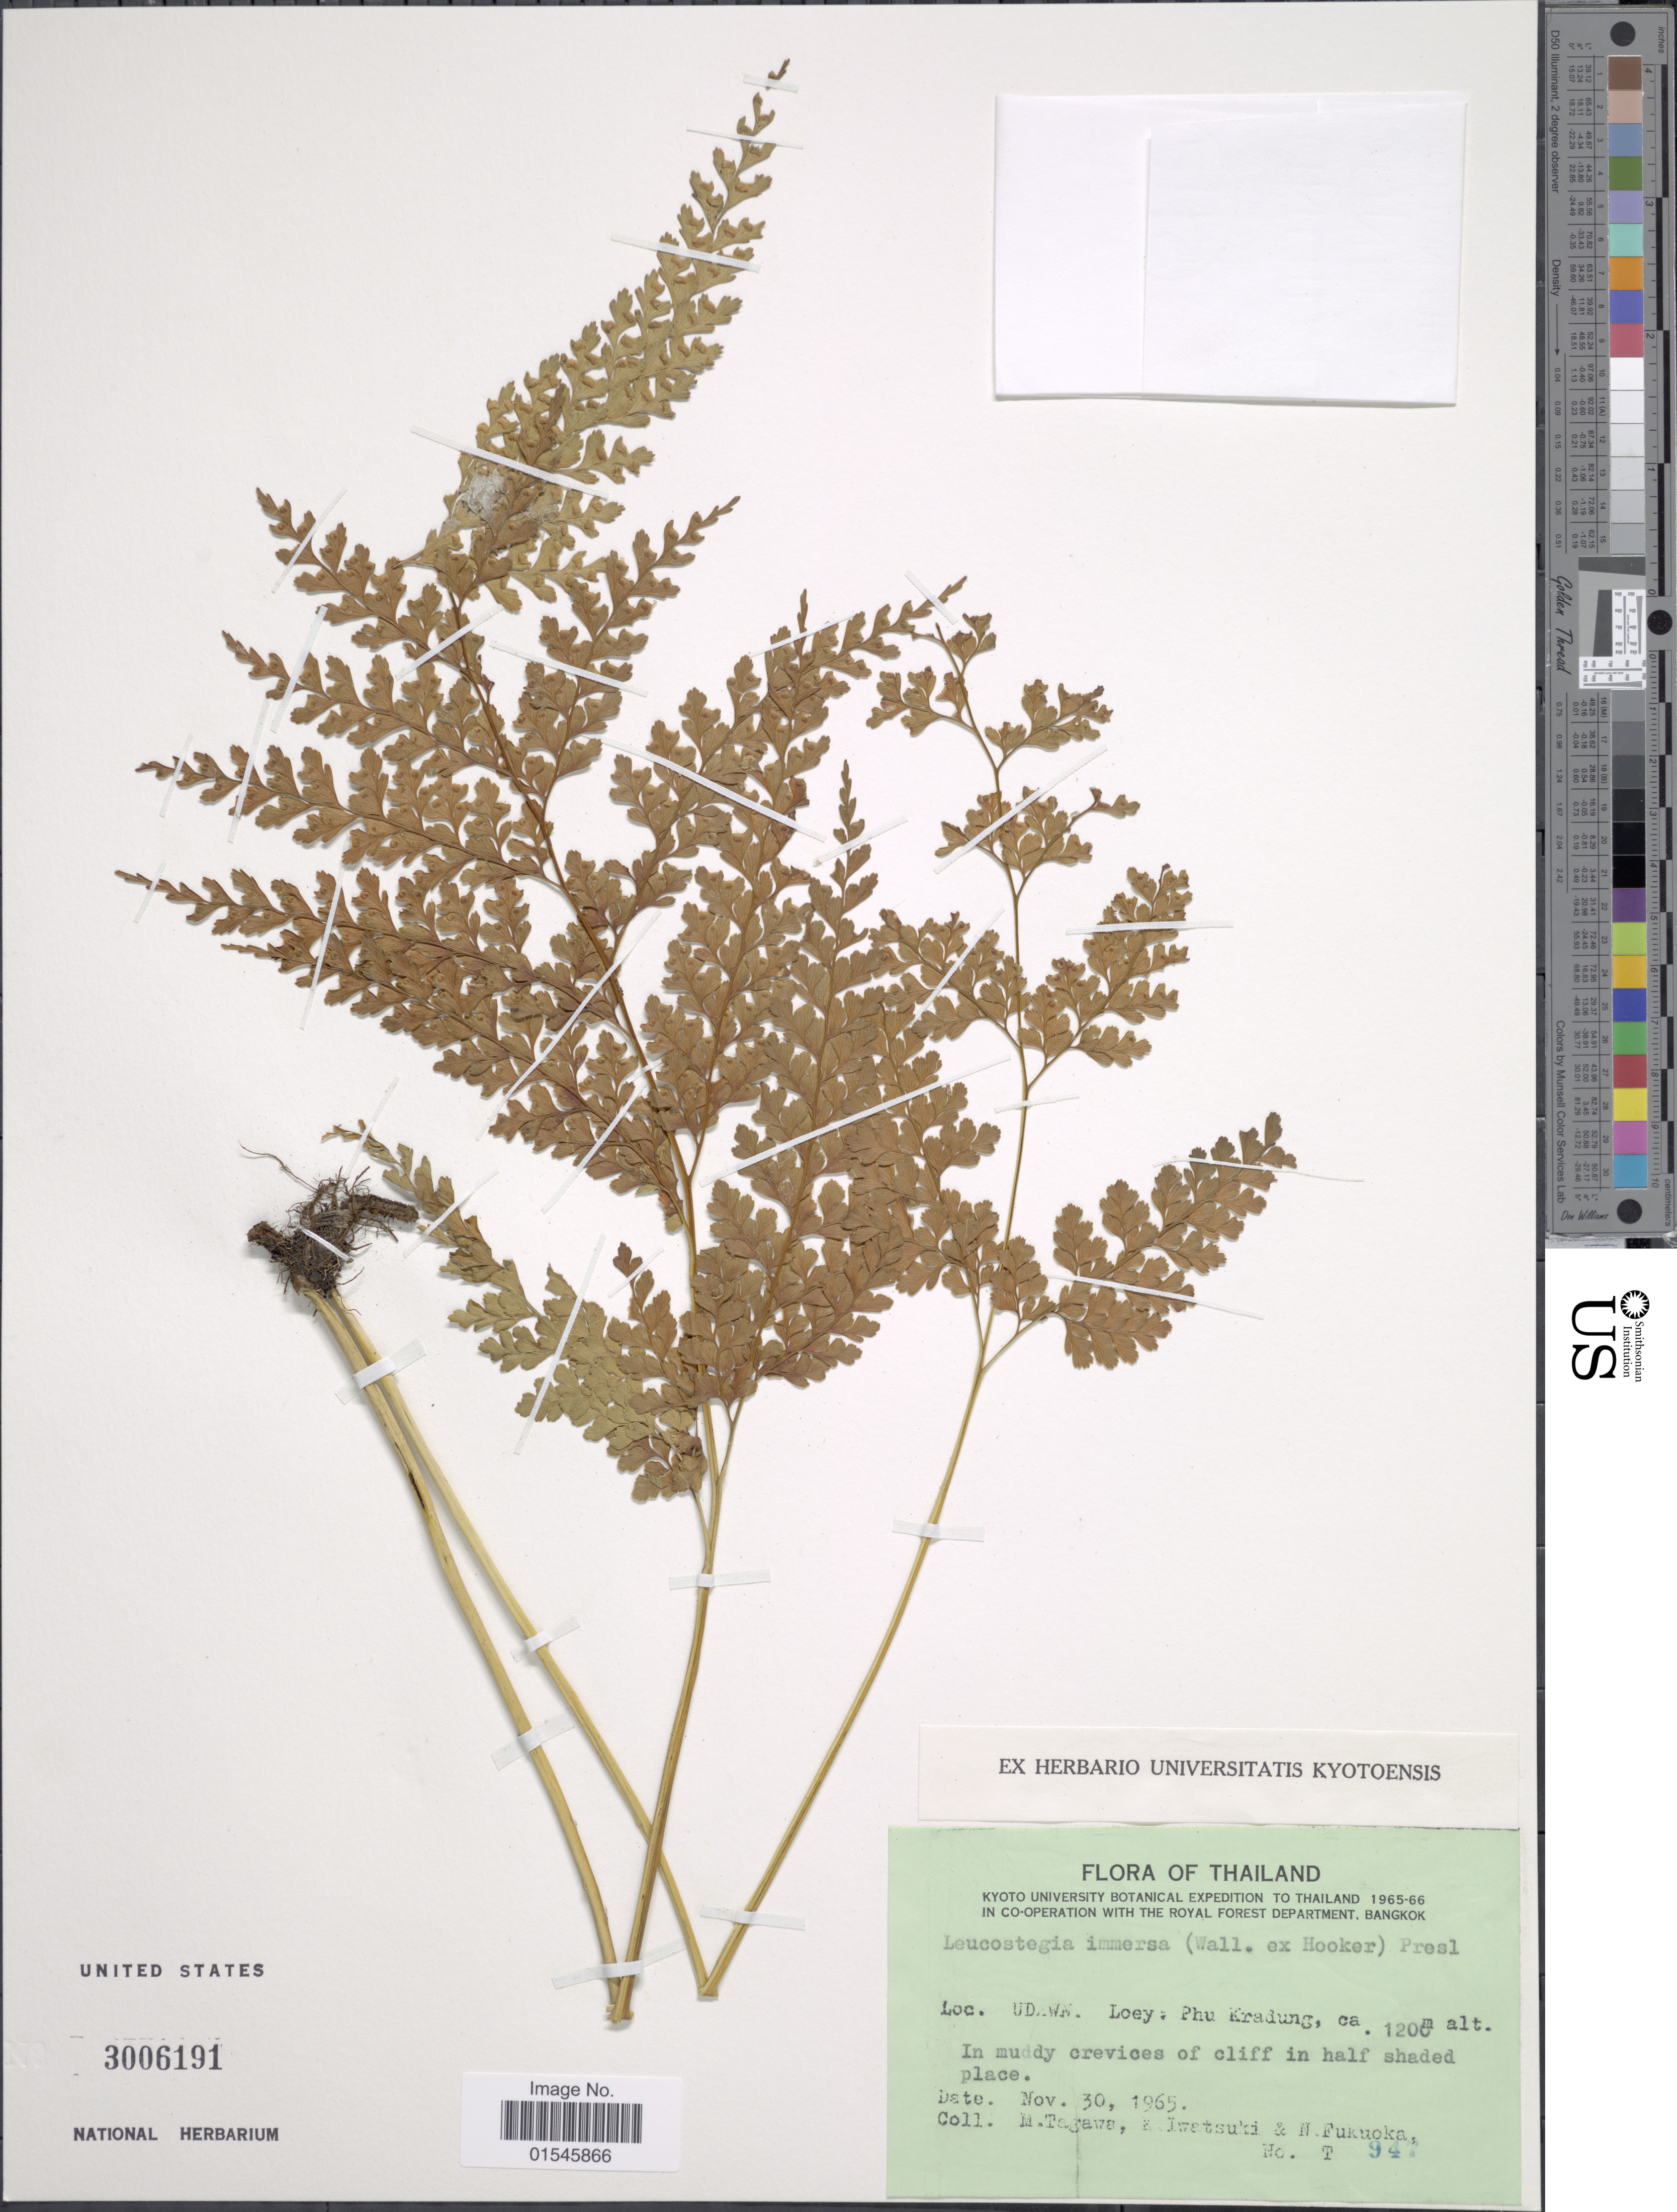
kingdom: Plantae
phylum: Tracheophyta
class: Polypodiopsida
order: Polypodiales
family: Hypodematiaceae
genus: Leucostegia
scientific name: Leucostegia truncata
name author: (D. Don) Fraser-Jenk.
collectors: M. Tagawa, K. Iwatsuki & N. Fukuoka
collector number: T 941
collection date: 1965-11-30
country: Thailand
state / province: Loei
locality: Udawn. Loey: north ridge of Phu Luang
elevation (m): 1200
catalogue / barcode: US 3006191